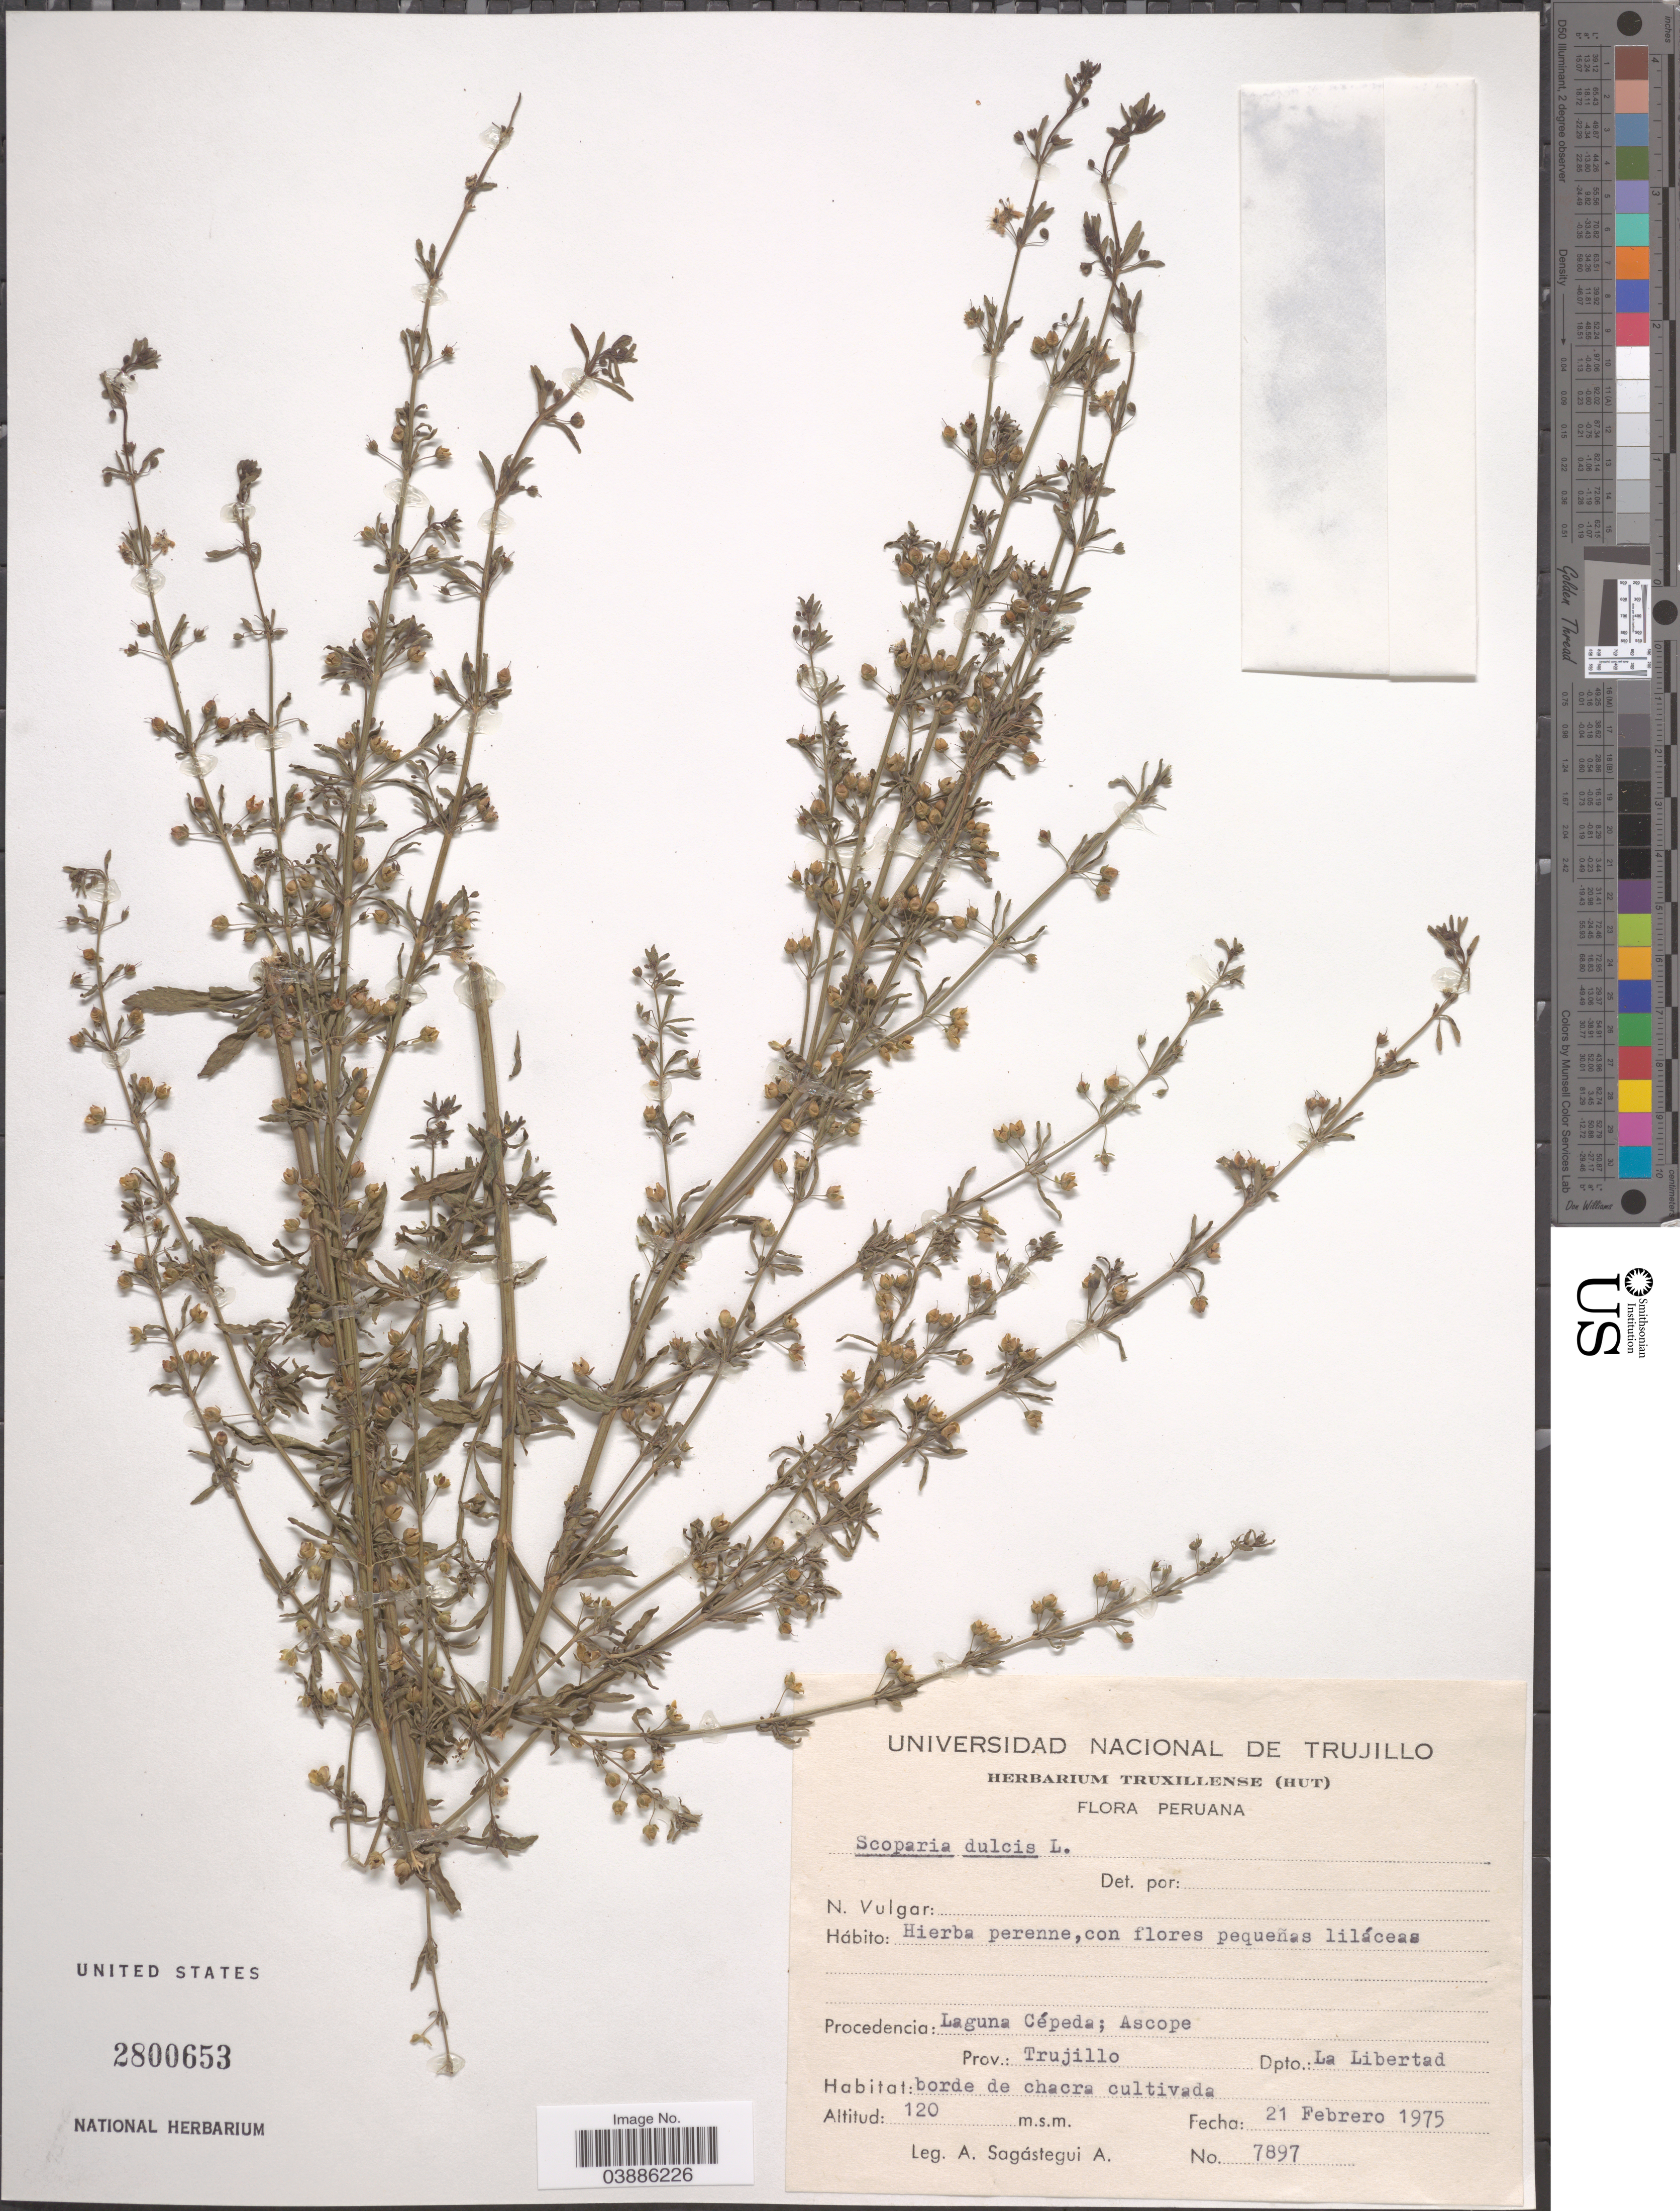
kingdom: Plantae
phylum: Tracheophyta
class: Magnoliopsida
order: Lamiales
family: Plantaginaceae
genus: Scoparia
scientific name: Scoparia dulcis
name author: L.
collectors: A. Sagástegui A.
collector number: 7897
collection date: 1975-02-21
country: Peru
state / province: La Libertad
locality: Procedencia: Laguna Cépeda; Ascope. Prov.: Trujillo. Dpto.: La Libertad.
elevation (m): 120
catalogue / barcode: US 2800653